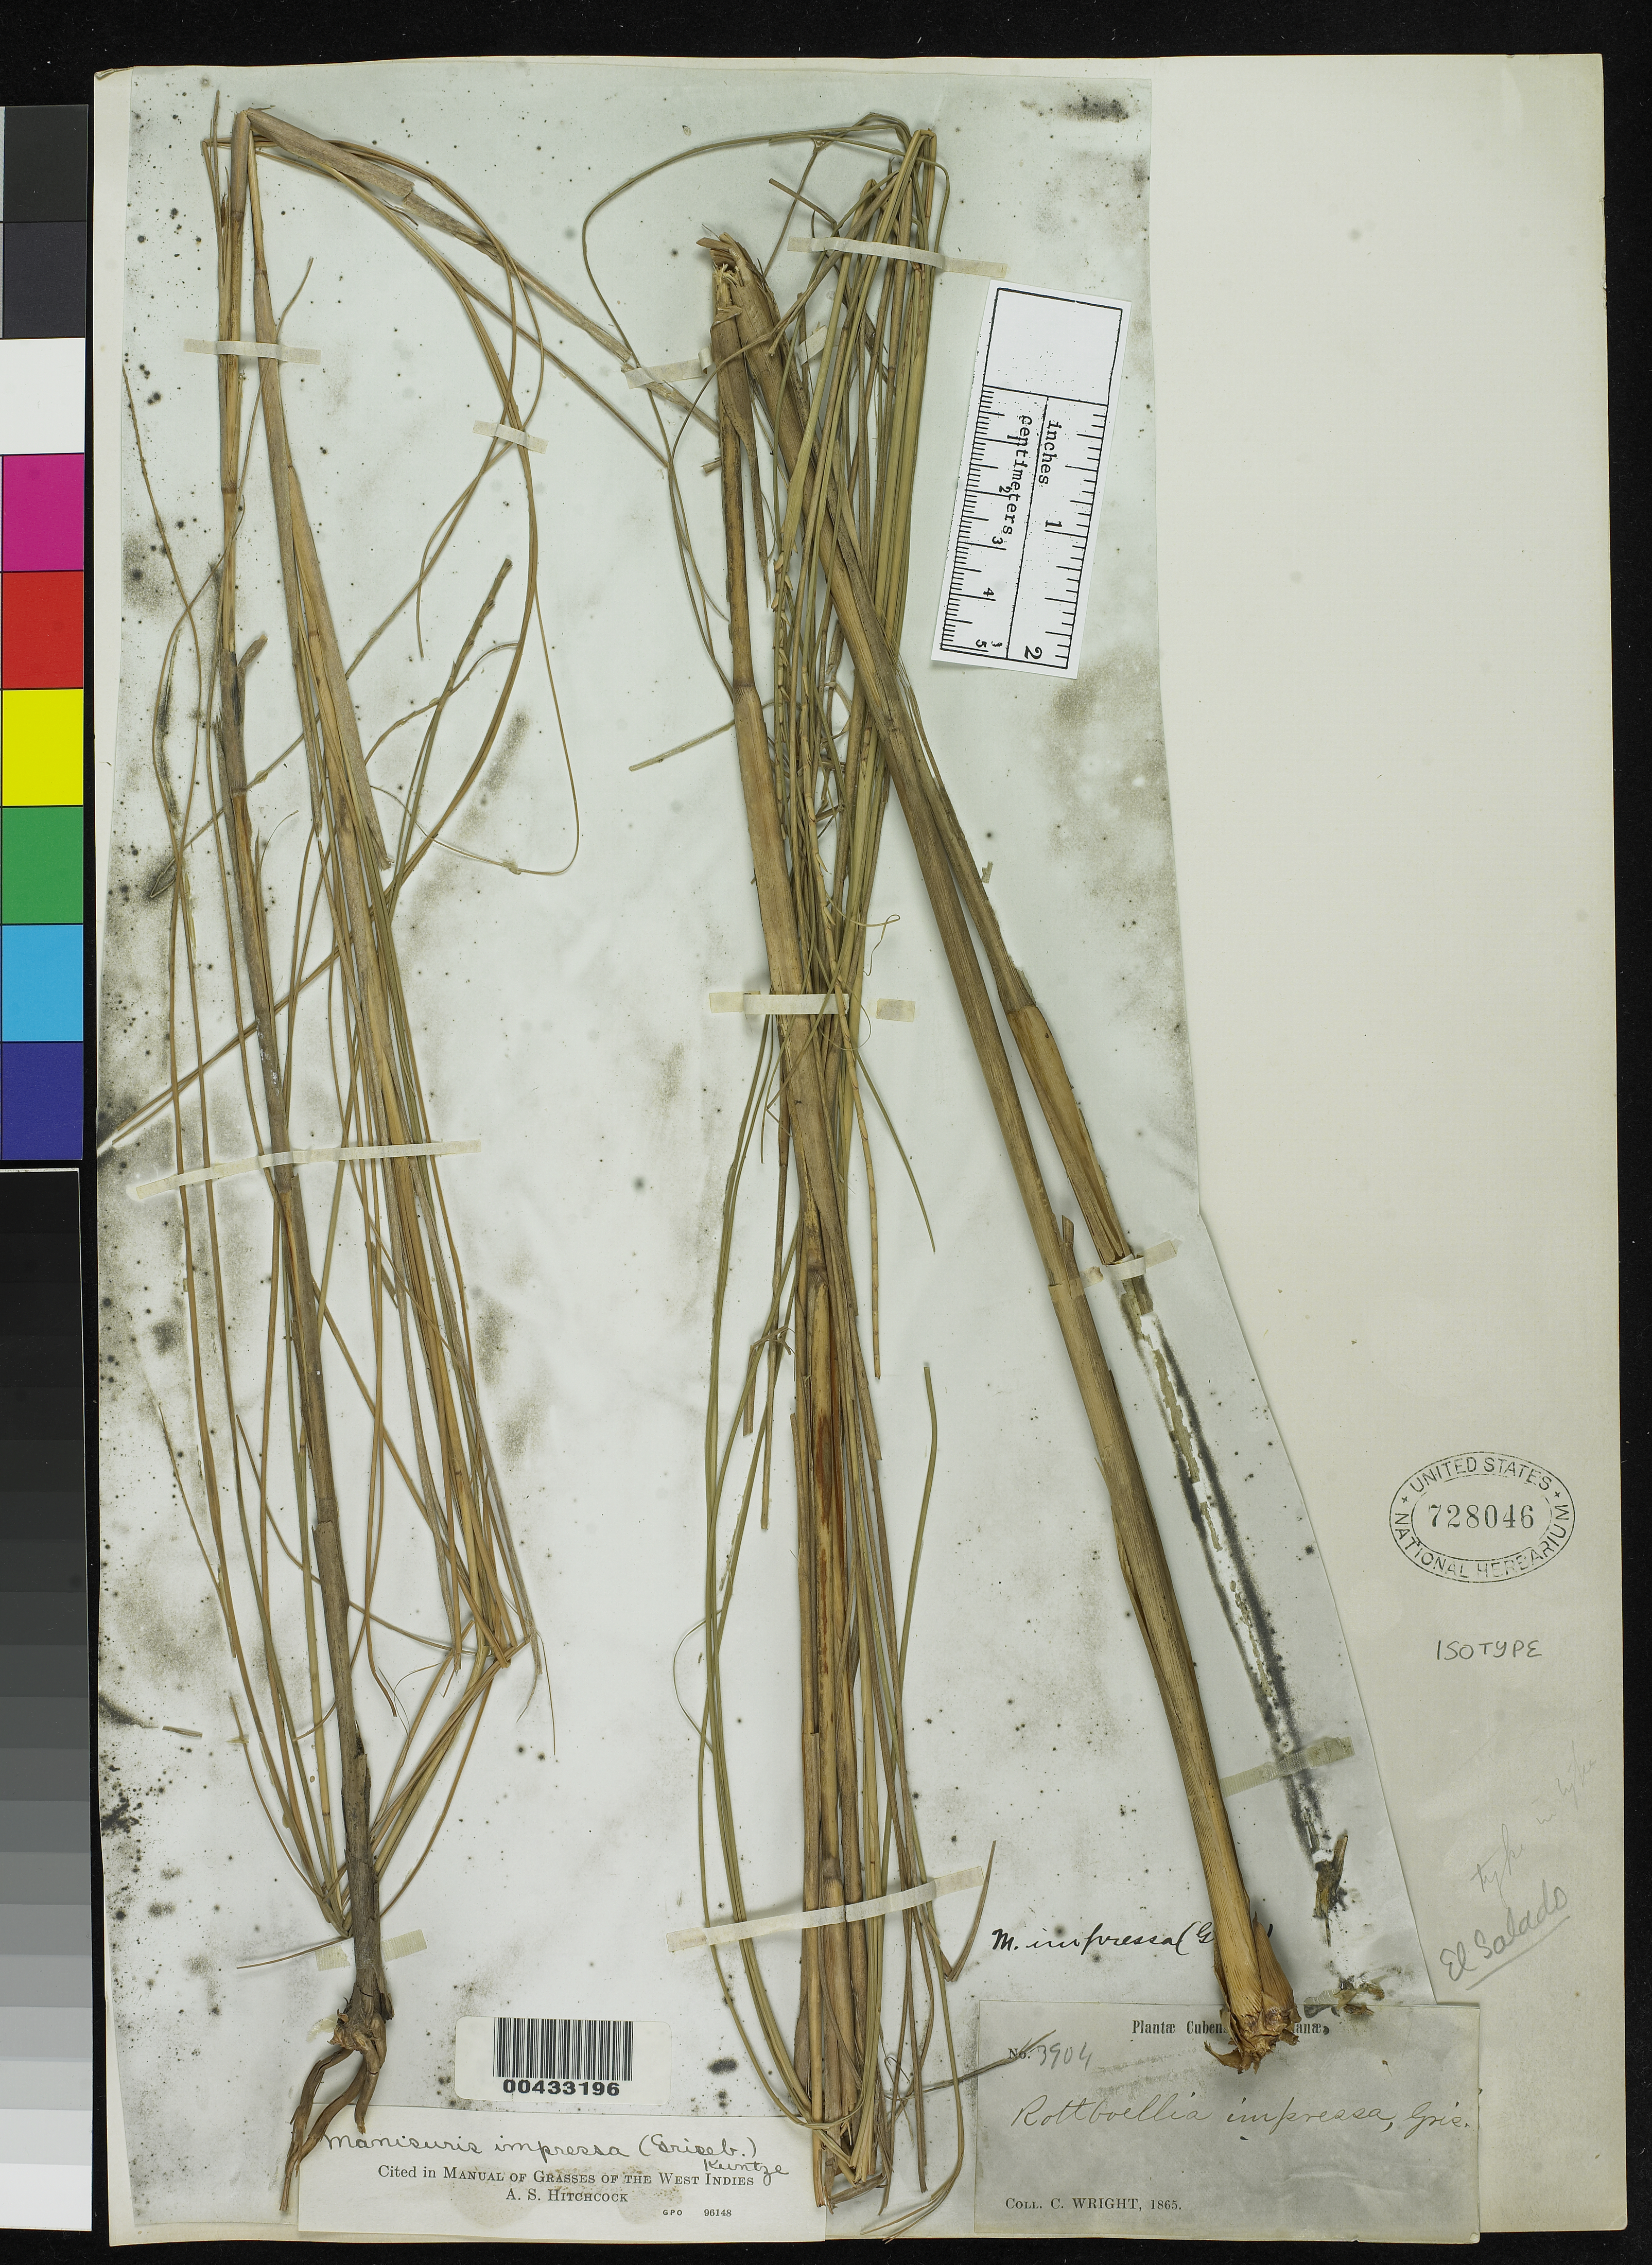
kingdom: Plantae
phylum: Tracheophyta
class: Liliopsida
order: Poales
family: Poaceae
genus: Rottboellia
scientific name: Rottboellia impressa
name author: Griseb.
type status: Possible Isotype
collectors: C. Wright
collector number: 3904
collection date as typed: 1865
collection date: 1865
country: Cuba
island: Greater Antilles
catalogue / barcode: US 728046